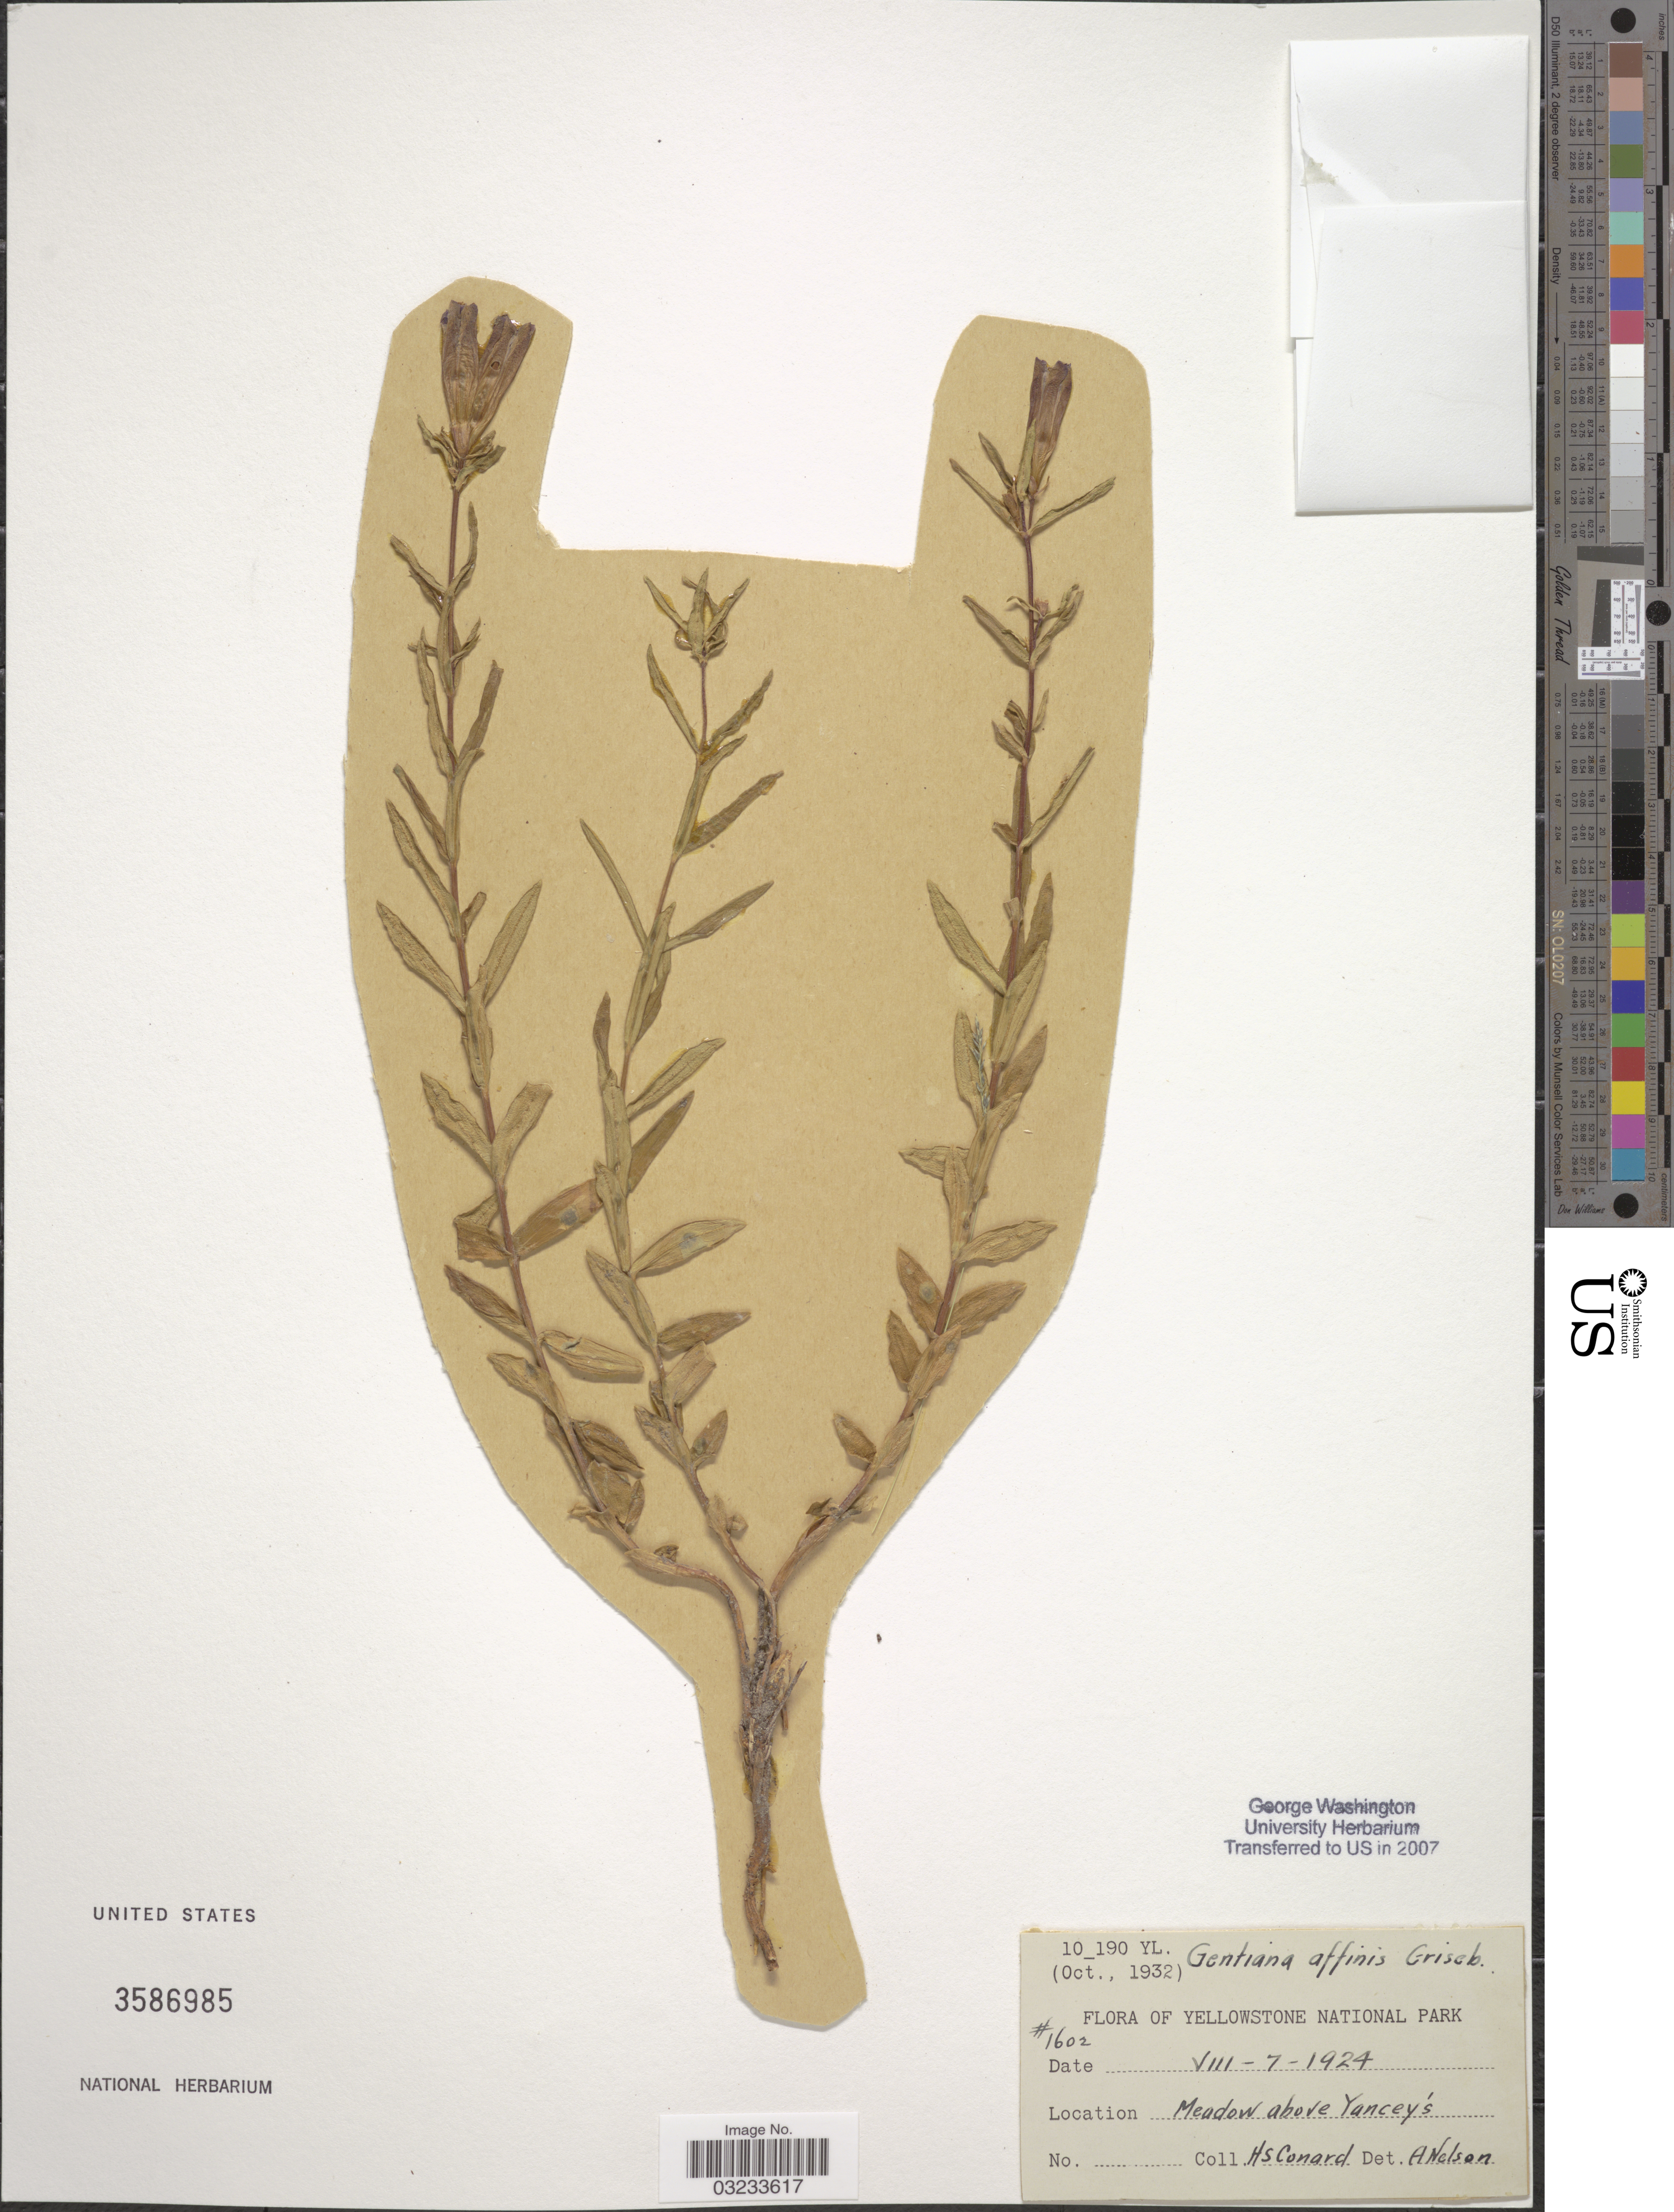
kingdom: Plantae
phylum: Tracheophyta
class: Magnoliopsida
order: Gentianales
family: Gentianaceae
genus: Gentiana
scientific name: Gentiana affinis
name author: Griseb.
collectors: H. S. Conard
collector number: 1602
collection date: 1924-08-07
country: United States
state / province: Wyoming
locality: Yellowstone National Park. Above Yancey's.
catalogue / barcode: US 3586985